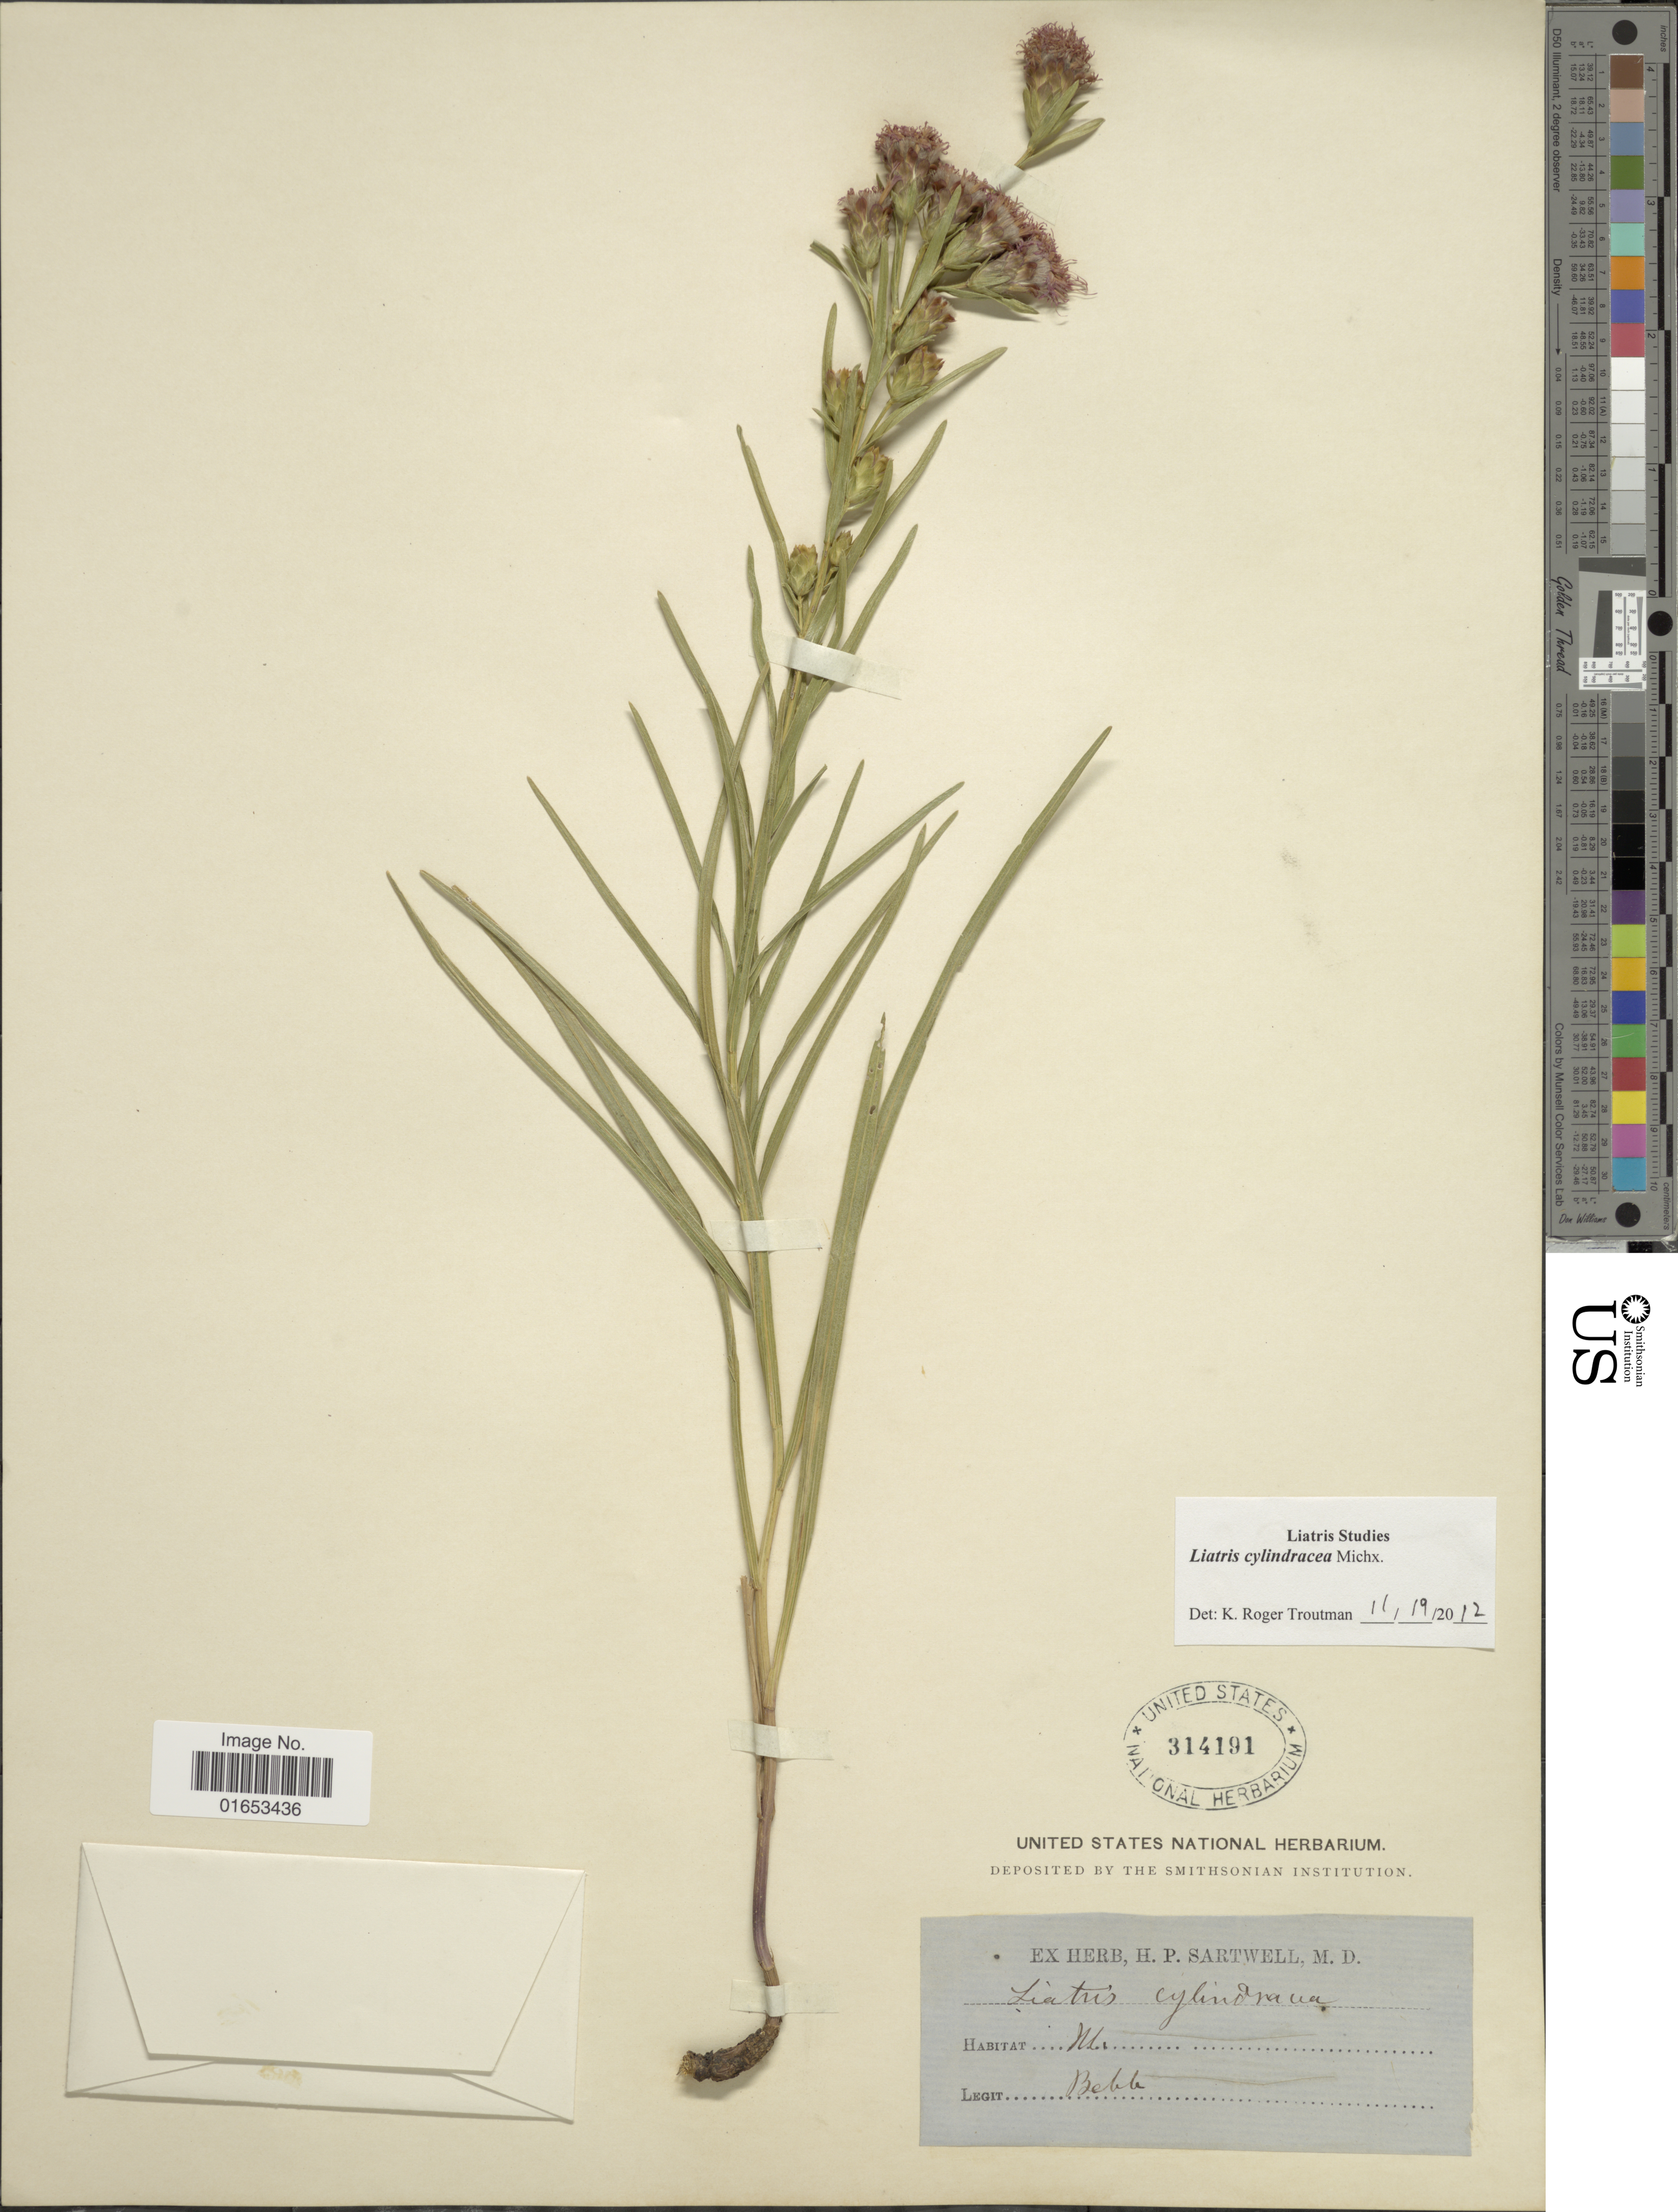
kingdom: Plantae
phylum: Tracheophyta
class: Magnoliopsida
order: Asterales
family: Asteraceae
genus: Liatris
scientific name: Liatris cylindracea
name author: Michaux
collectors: -. Bebb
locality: M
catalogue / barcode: US 314191